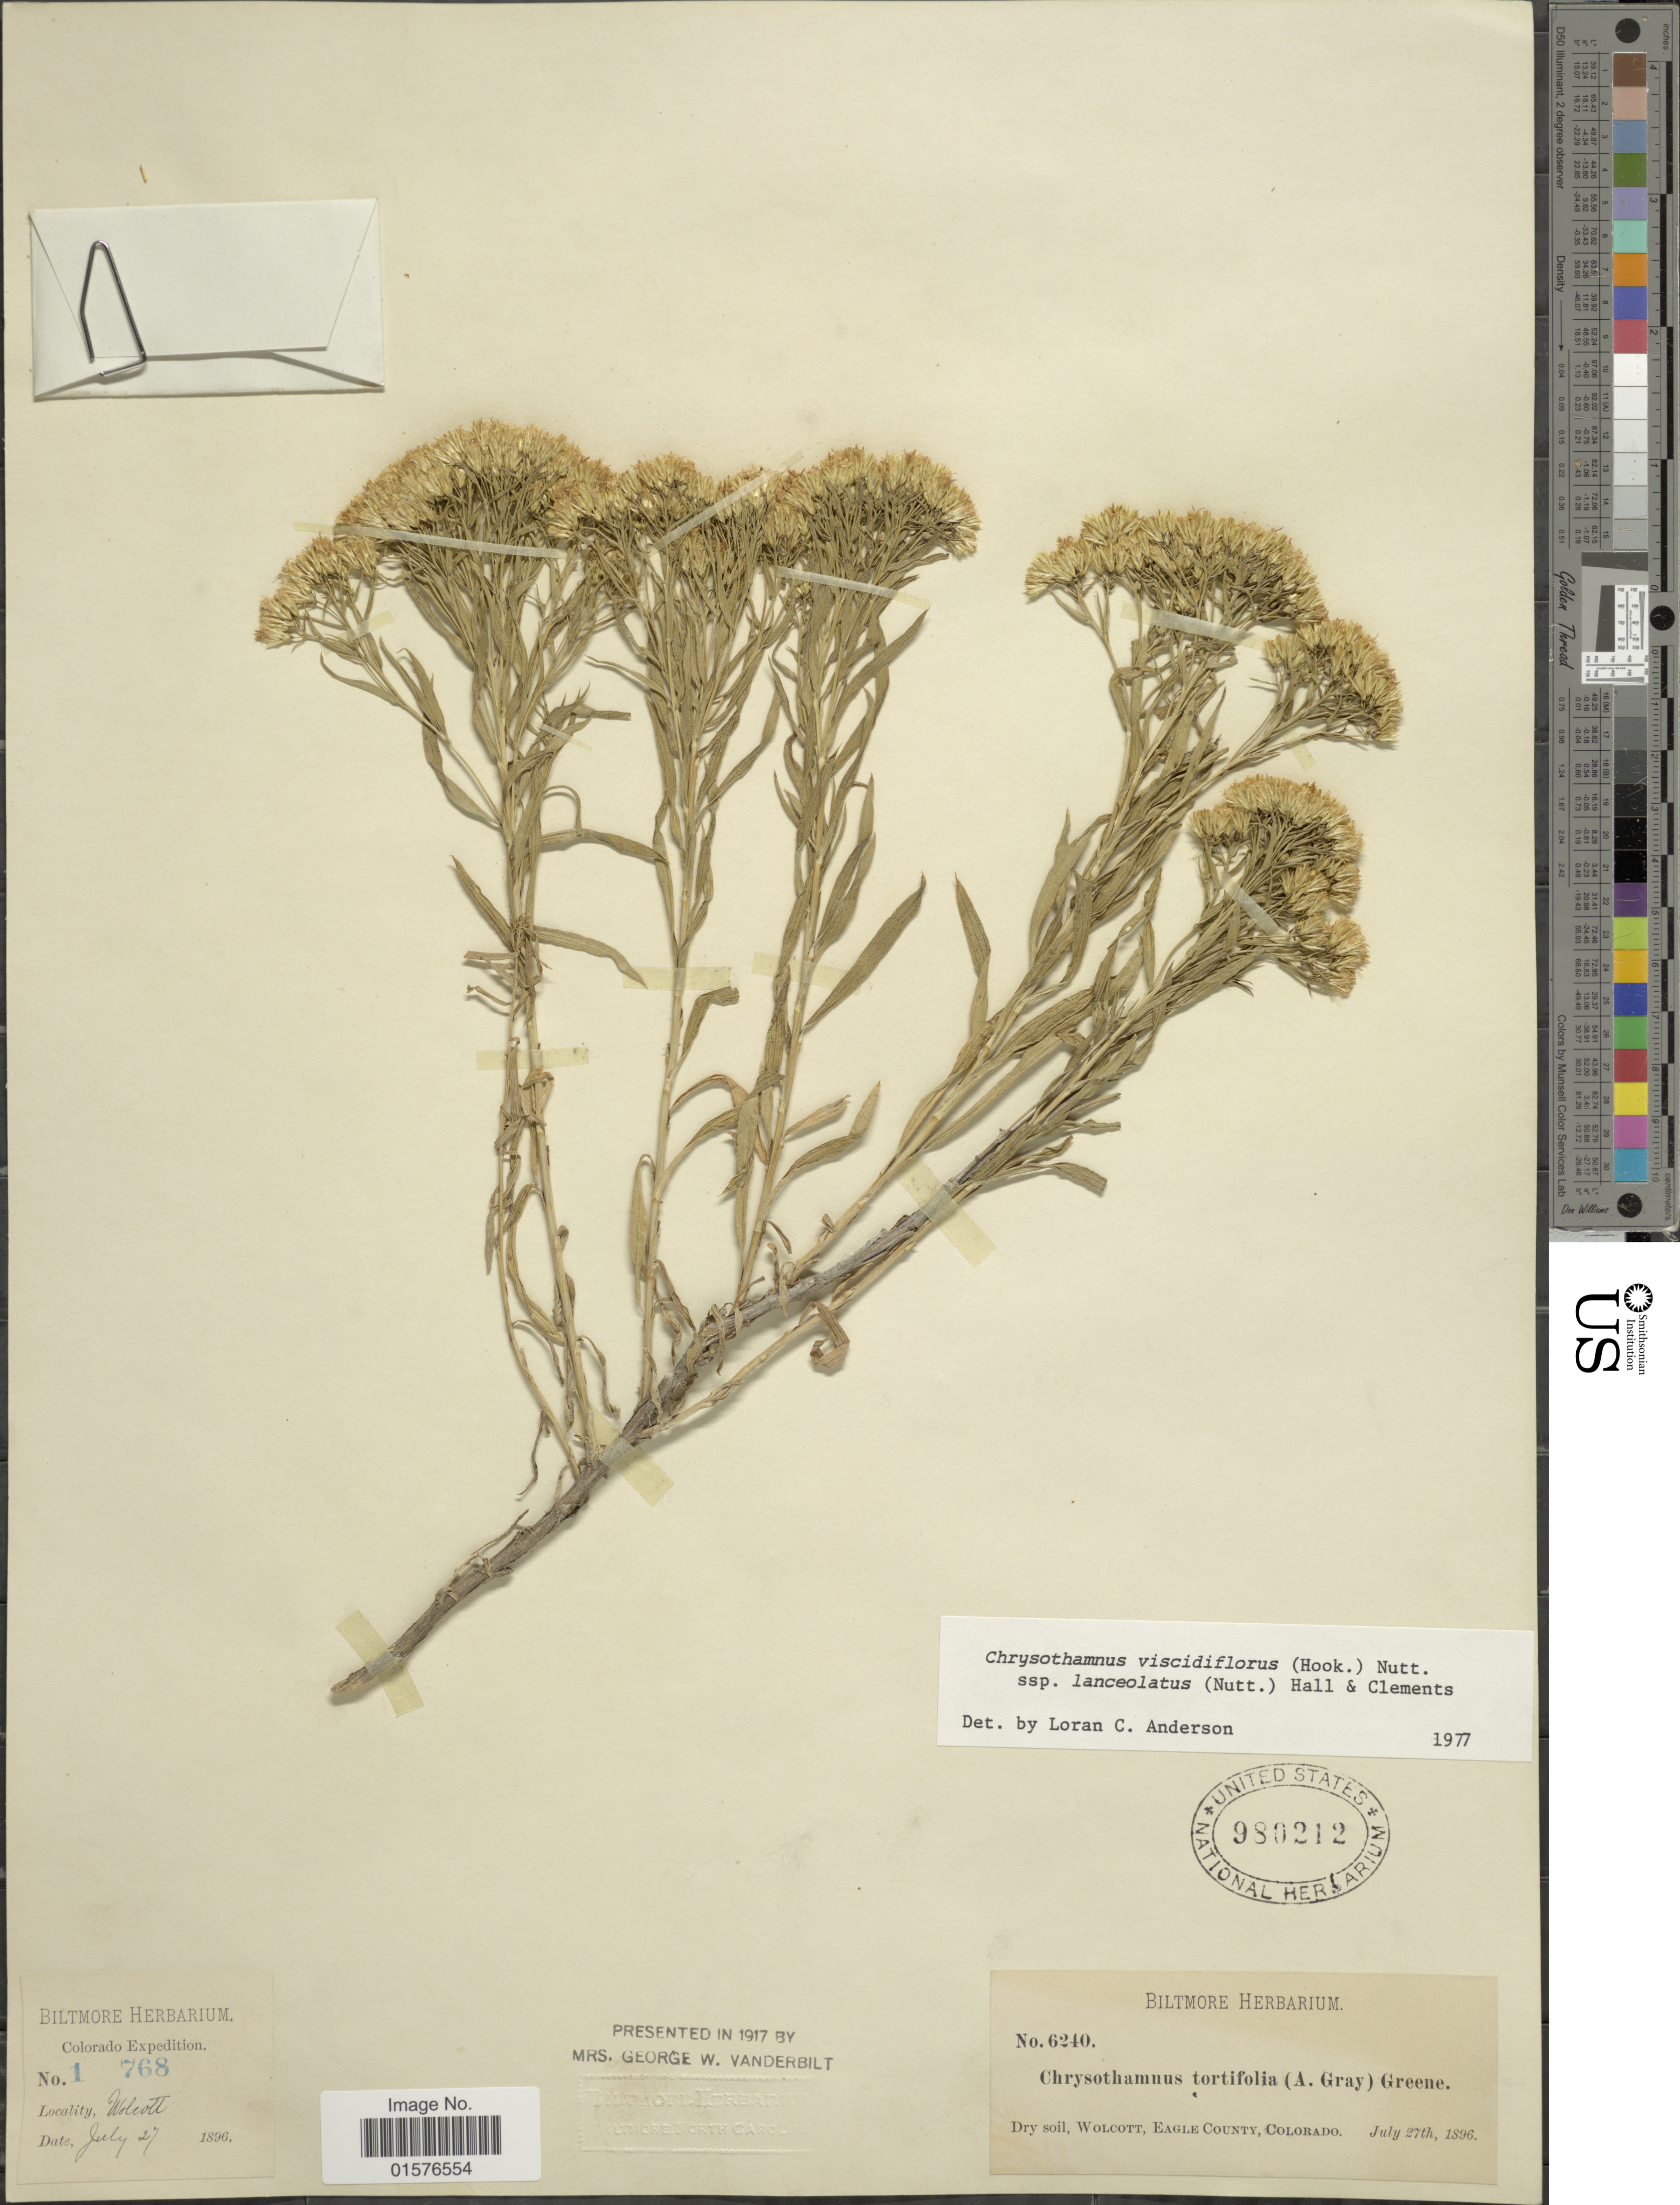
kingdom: Plantae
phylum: Tracheophyta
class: Magnoliopsida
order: Asterales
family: Asteraceae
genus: Chrysothamnus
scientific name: Chrysothamnus viscidiflorus subsp. lanceolatus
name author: (Nutt.) H.M. Hall & Clem.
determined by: Urbatsch, Lowell E., Curator (LSU), Louisiana State University (UNITED STATES)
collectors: ex herb. Biltmore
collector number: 6240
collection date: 1896-07-27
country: United States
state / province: Colorado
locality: Wolcott, Eagle County.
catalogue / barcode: US 980212